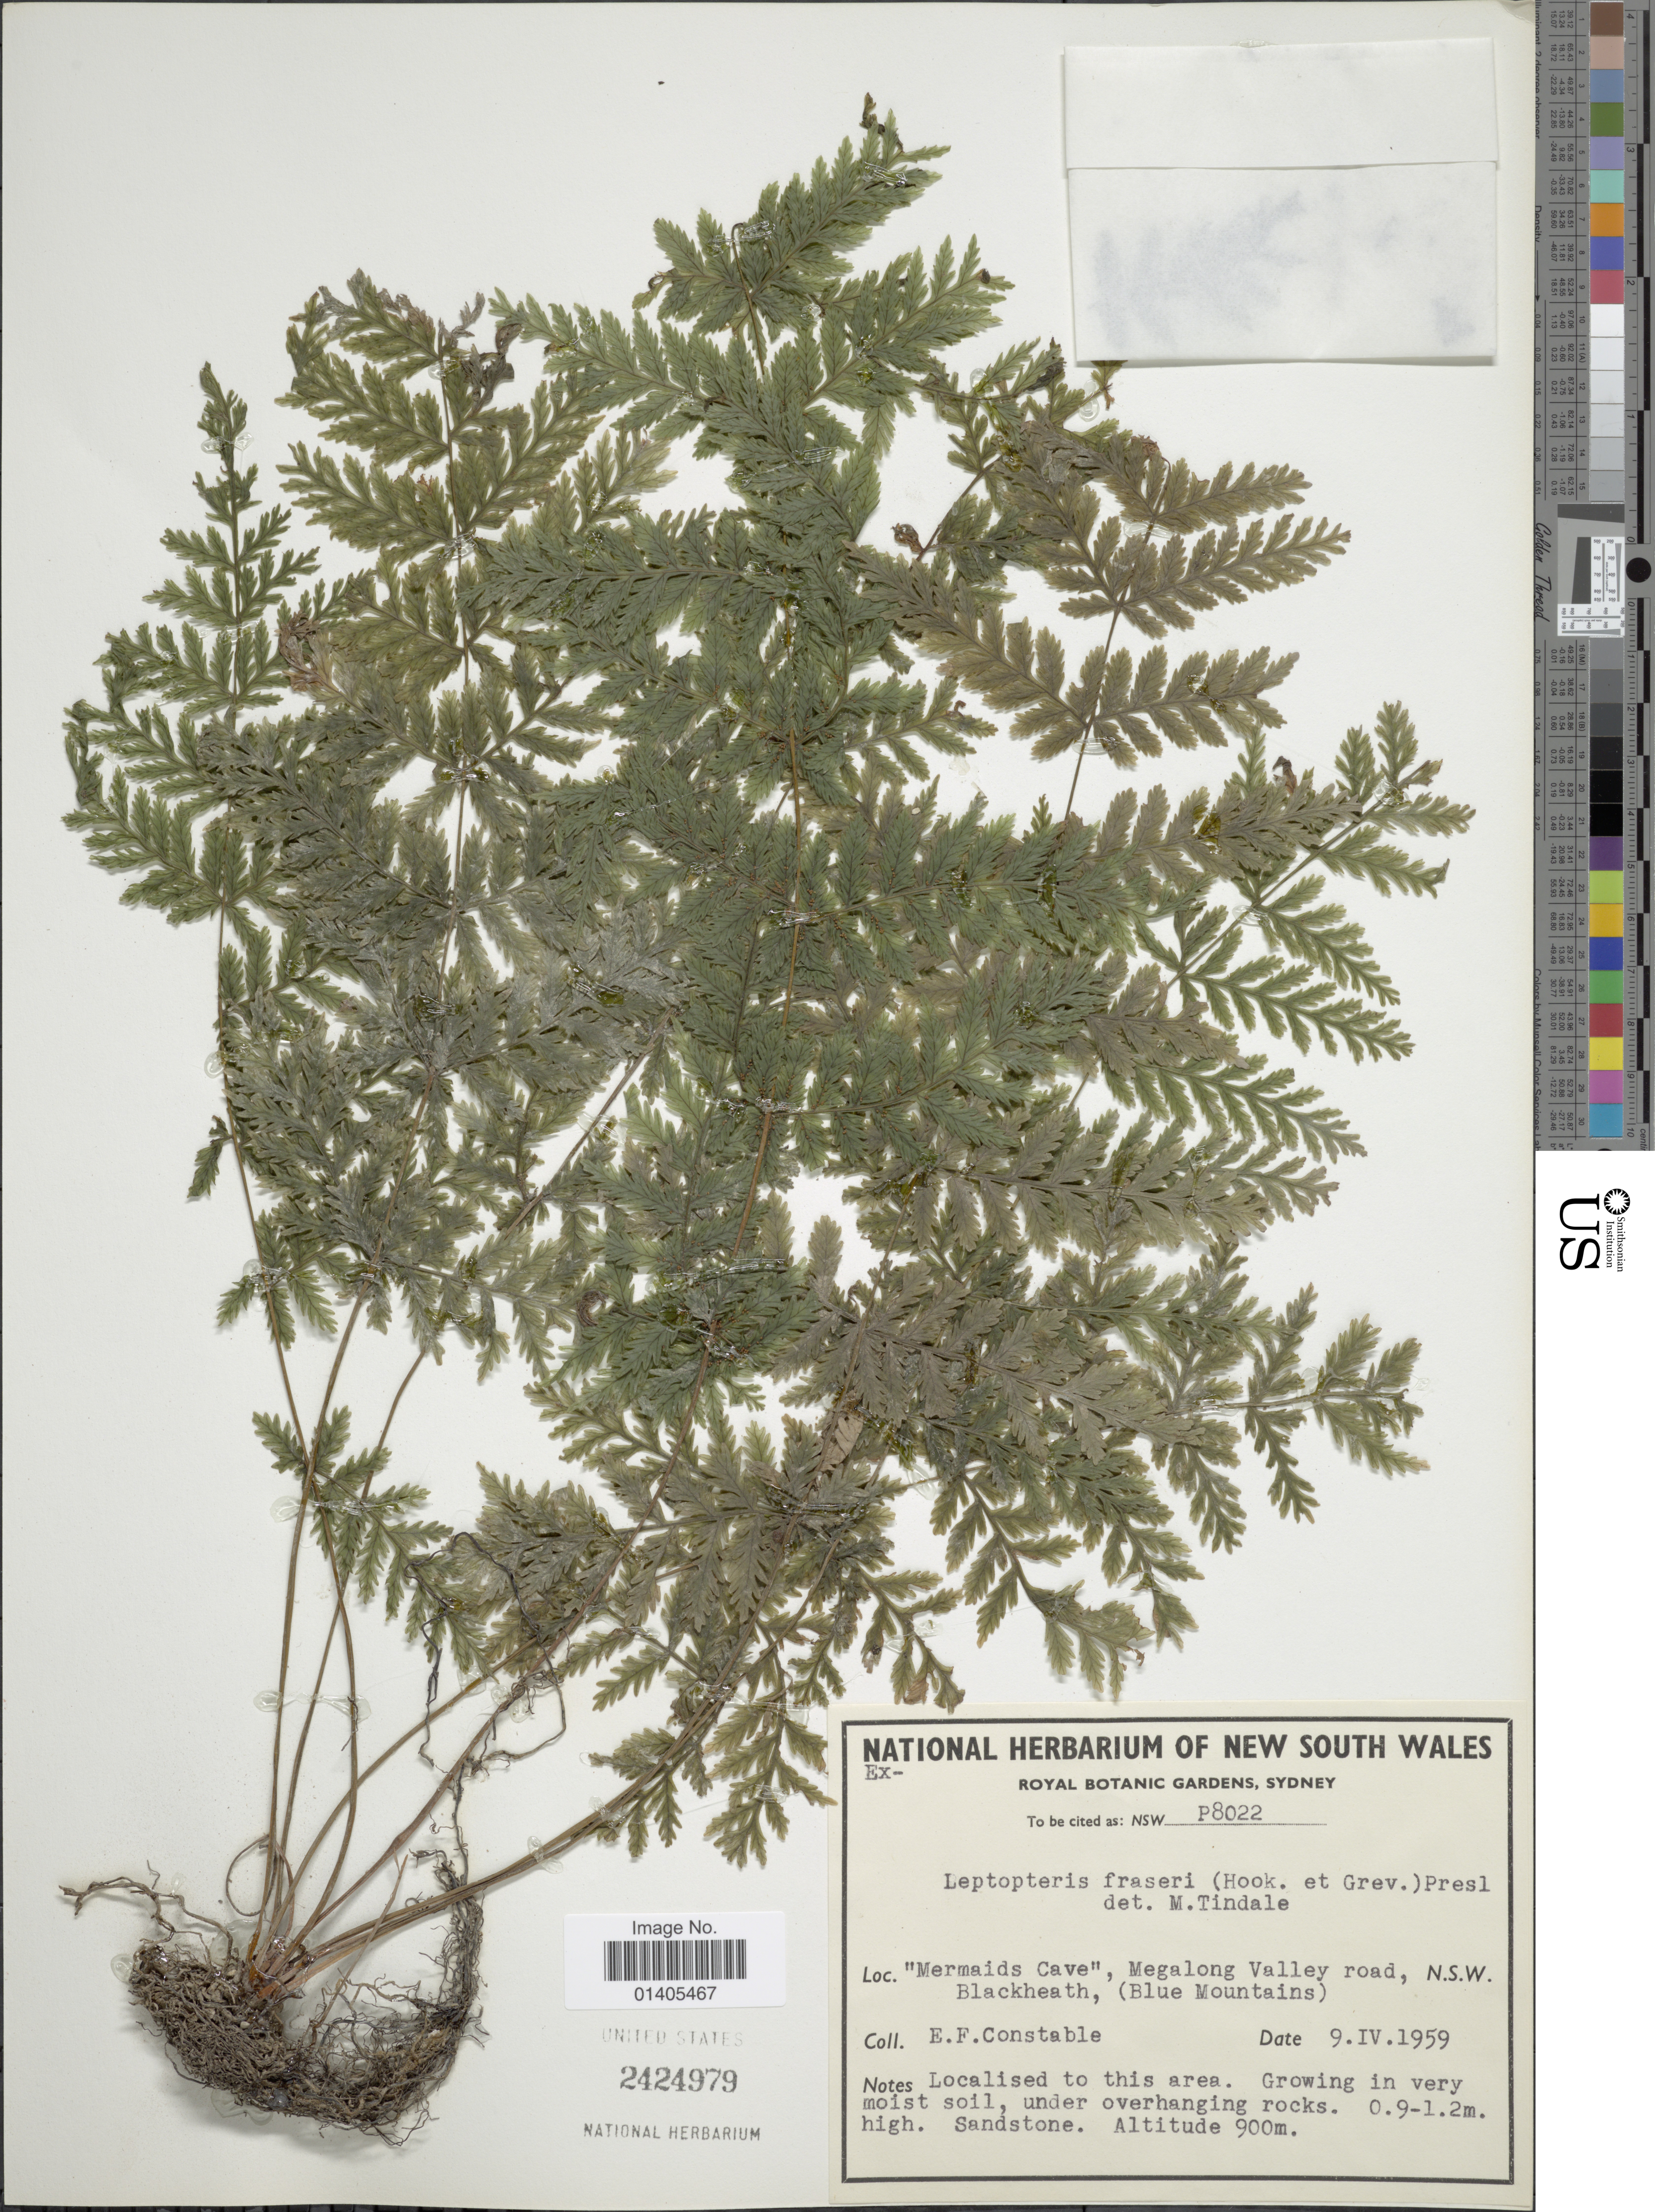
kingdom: Plantae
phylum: Tracheophyta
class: Polypodiopsida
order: Osmundales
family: Osmundaceae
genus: Leptopteris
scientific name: Leptopteris fraseri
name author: (Hook. & Grev.) C. Presl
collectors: E. F. Constable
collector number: P8022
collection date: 1959-04-09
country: Australia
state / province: New South Wales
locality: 'Mermaids Cave', Megalong Valley Road, Blackheath, (Blue Mountains)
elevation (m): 900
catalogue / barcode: US 2424979